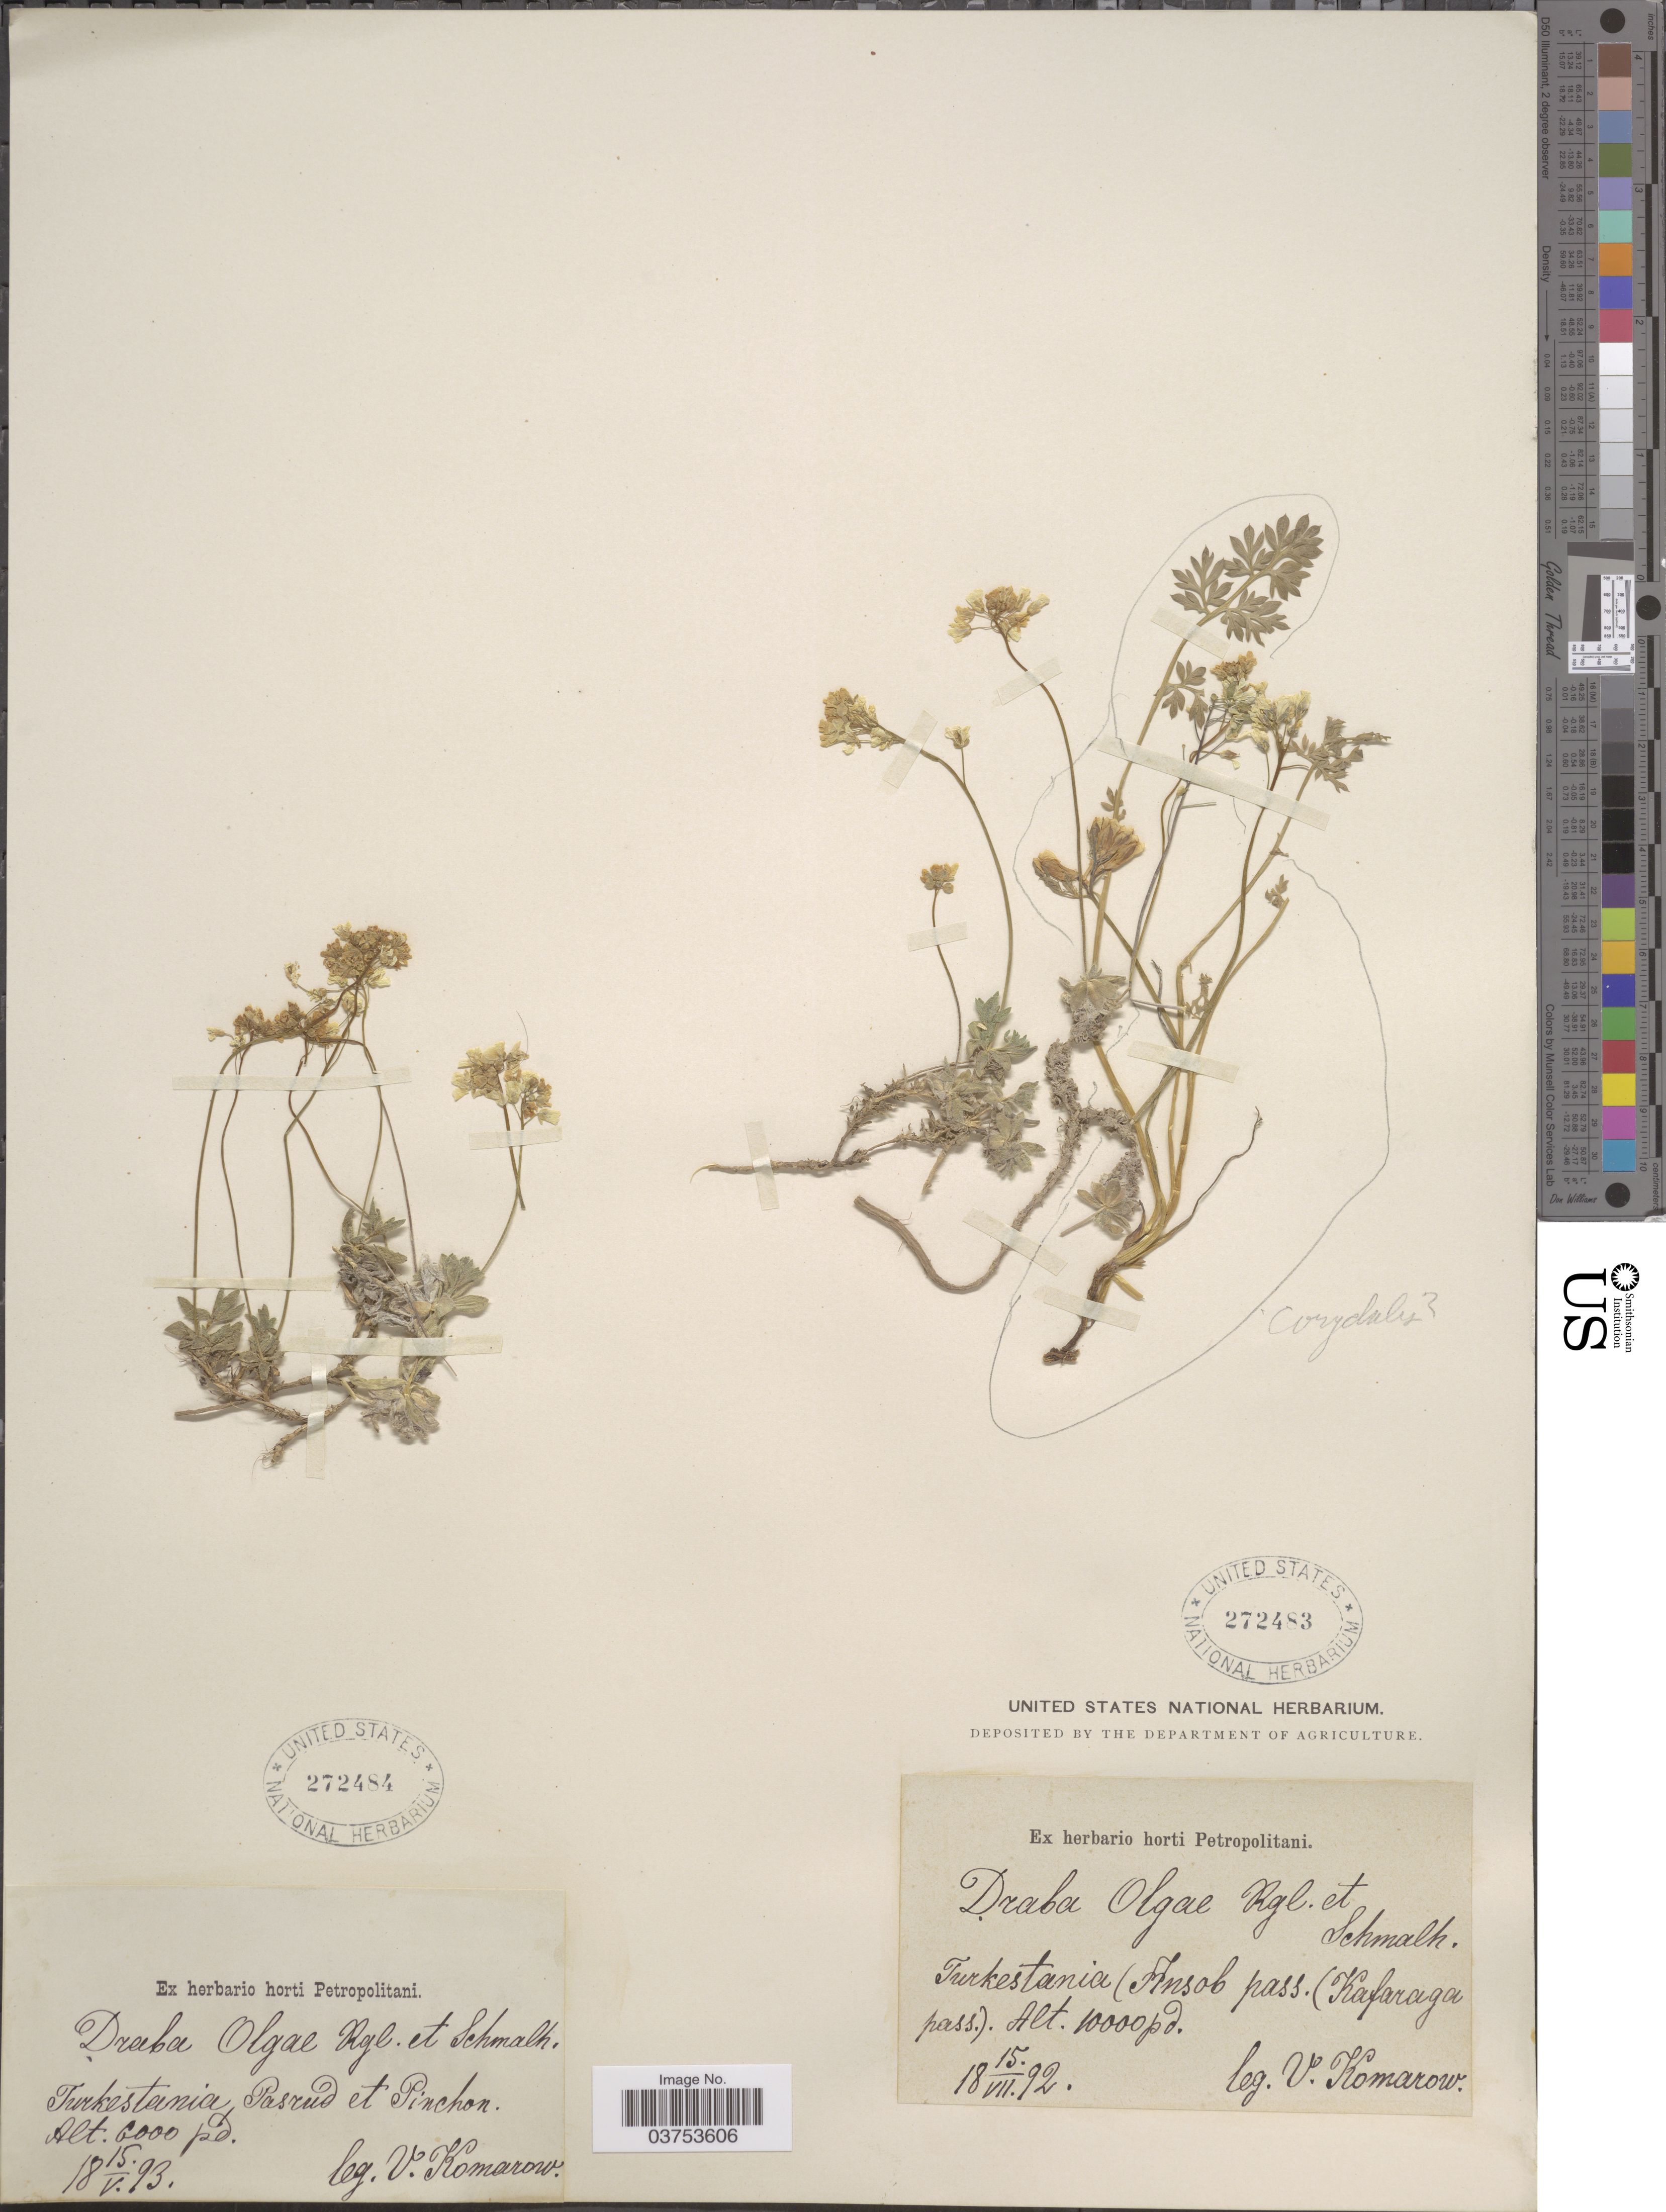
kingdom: Plantae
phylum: Tracheophyta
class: Magnoliopsida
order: Brassicales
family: Brassicaceae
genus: Draba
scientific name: Draba olgae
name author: Regel & Schmalh.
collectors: V. L. Komarov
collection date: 1892-07-15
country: Tajikistan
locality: Turkestania (Ansob pass. (Kafaraga pass.).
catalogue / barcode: US 272483-2